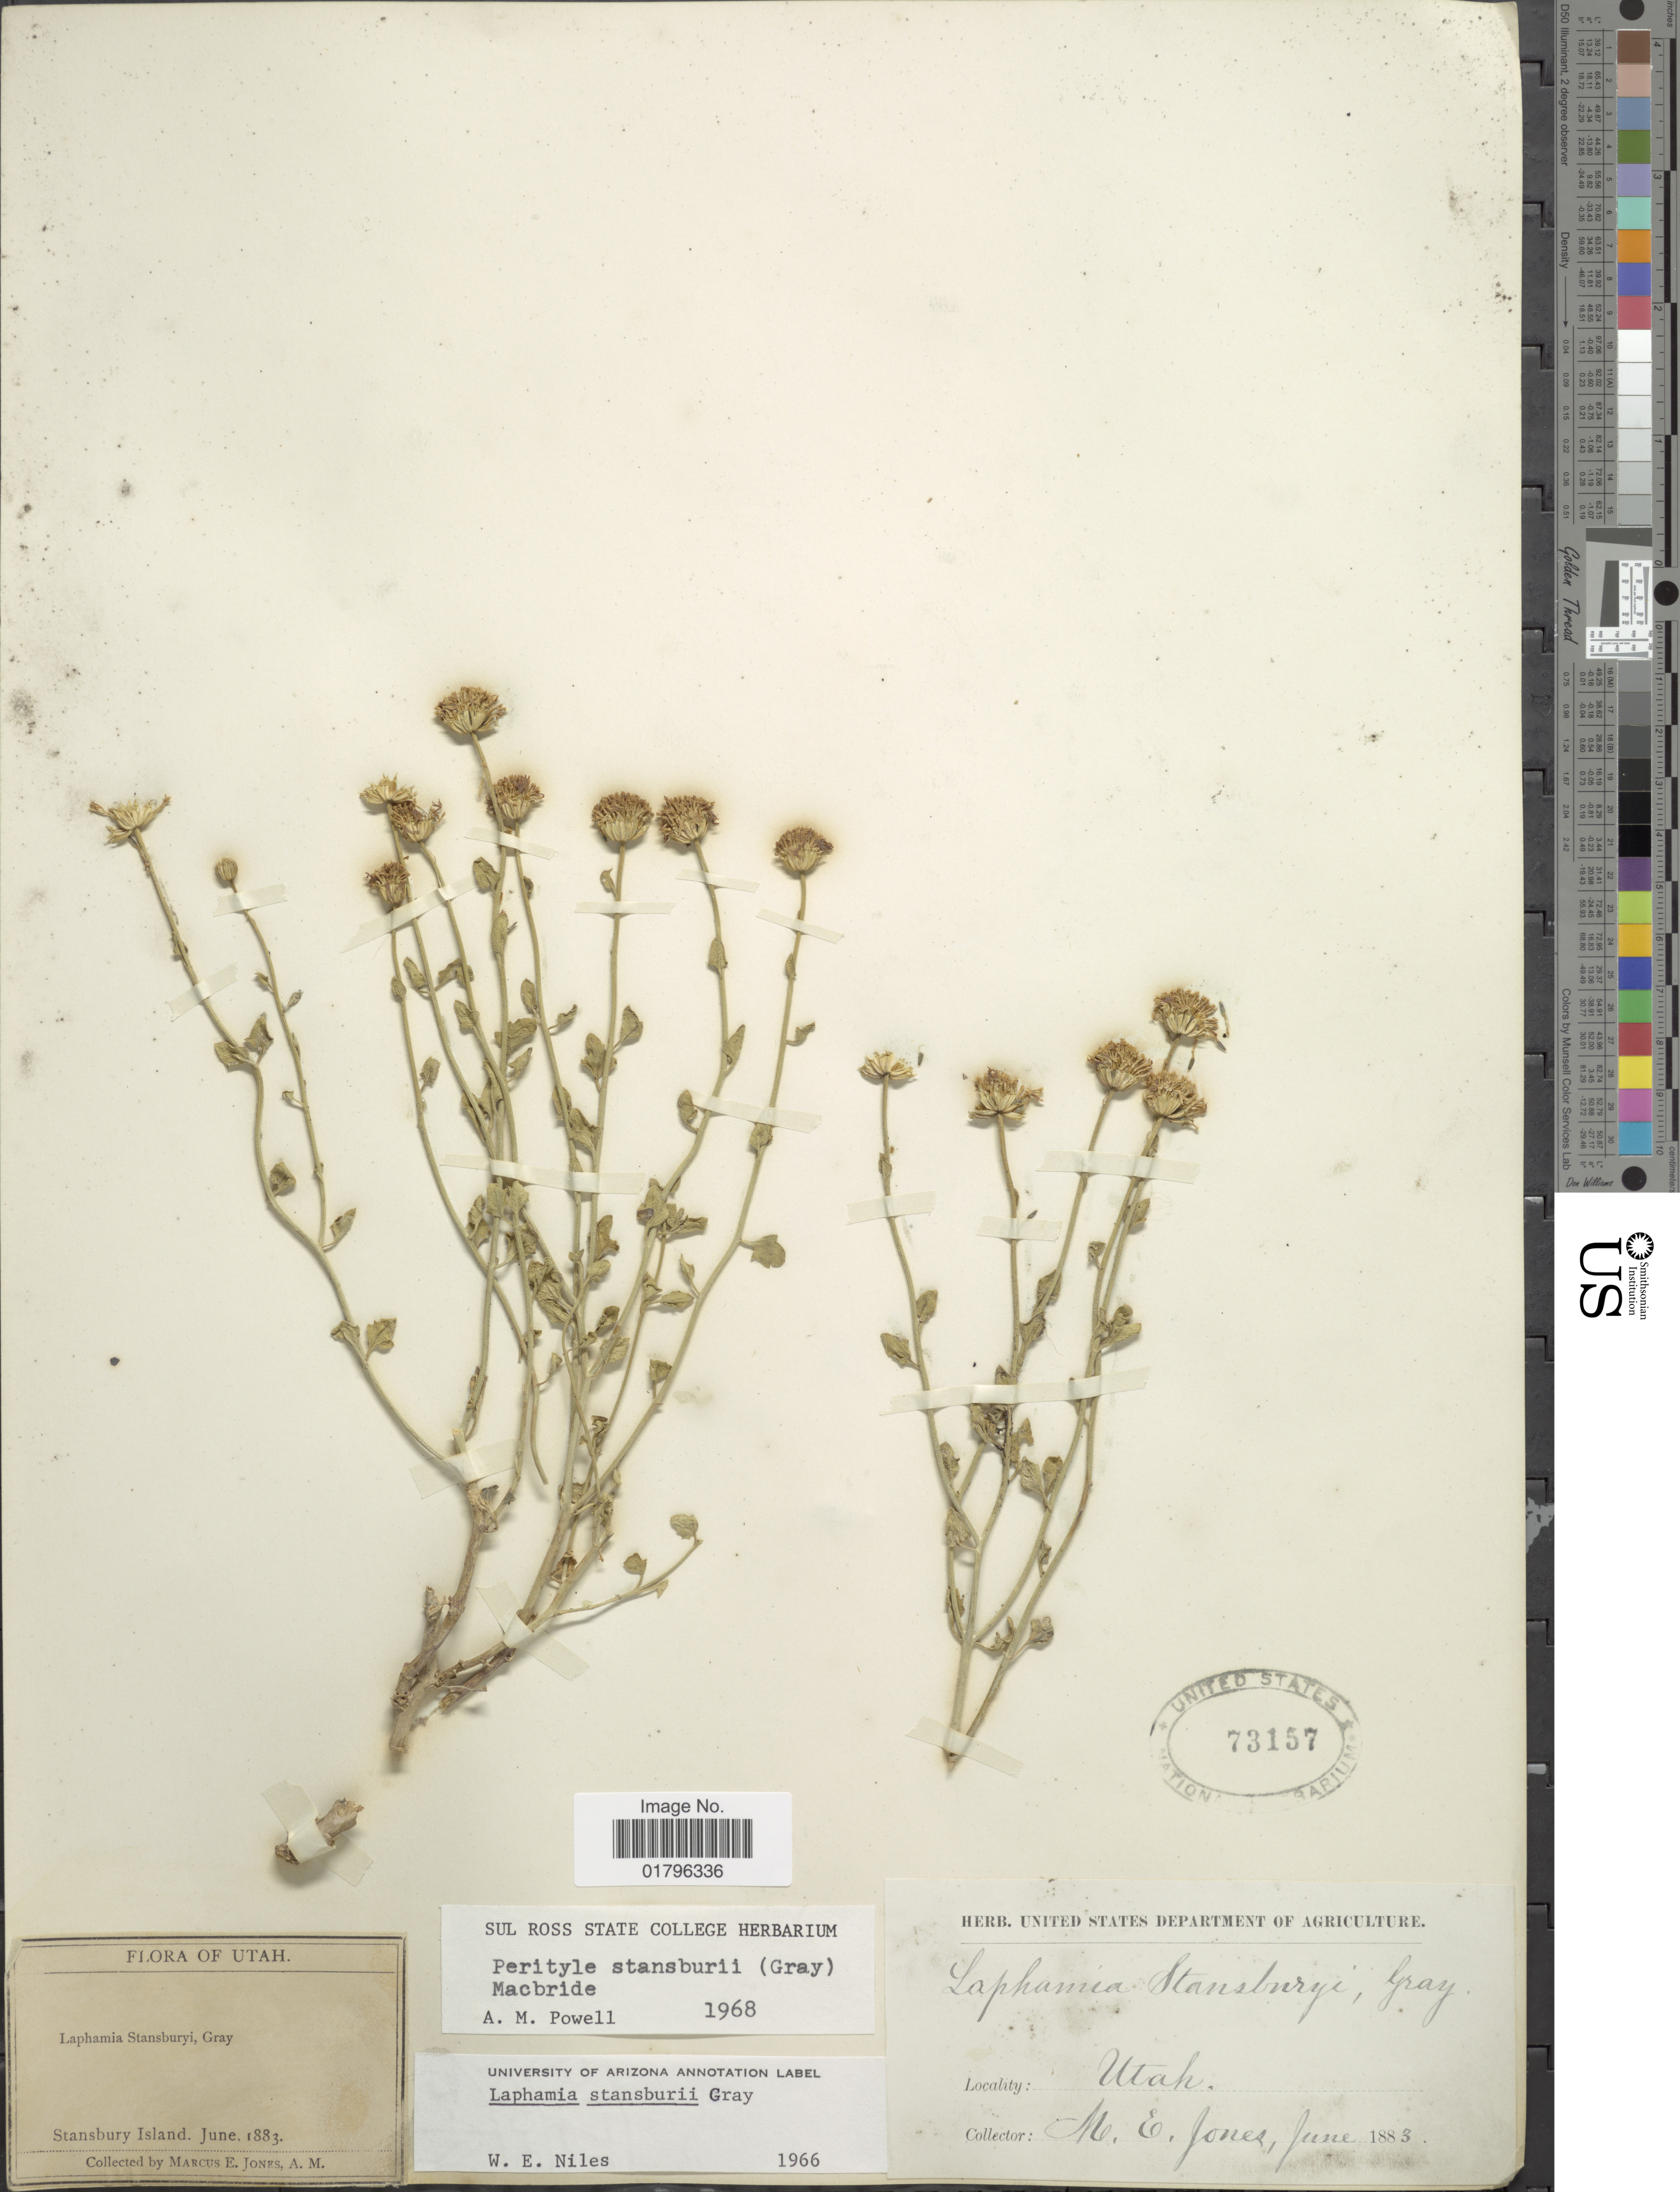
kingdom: Plantae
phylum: Tracheophyta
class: Magnoliopsida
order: Asterales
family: Asteraceae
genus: Perityle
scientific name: Perityle stansburyi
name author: (A. Gray) J.F. Macbr.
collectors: M. E. Jones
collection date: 1883-06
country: United States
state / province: Utah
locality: Stansburry Island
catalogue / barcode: US 73157